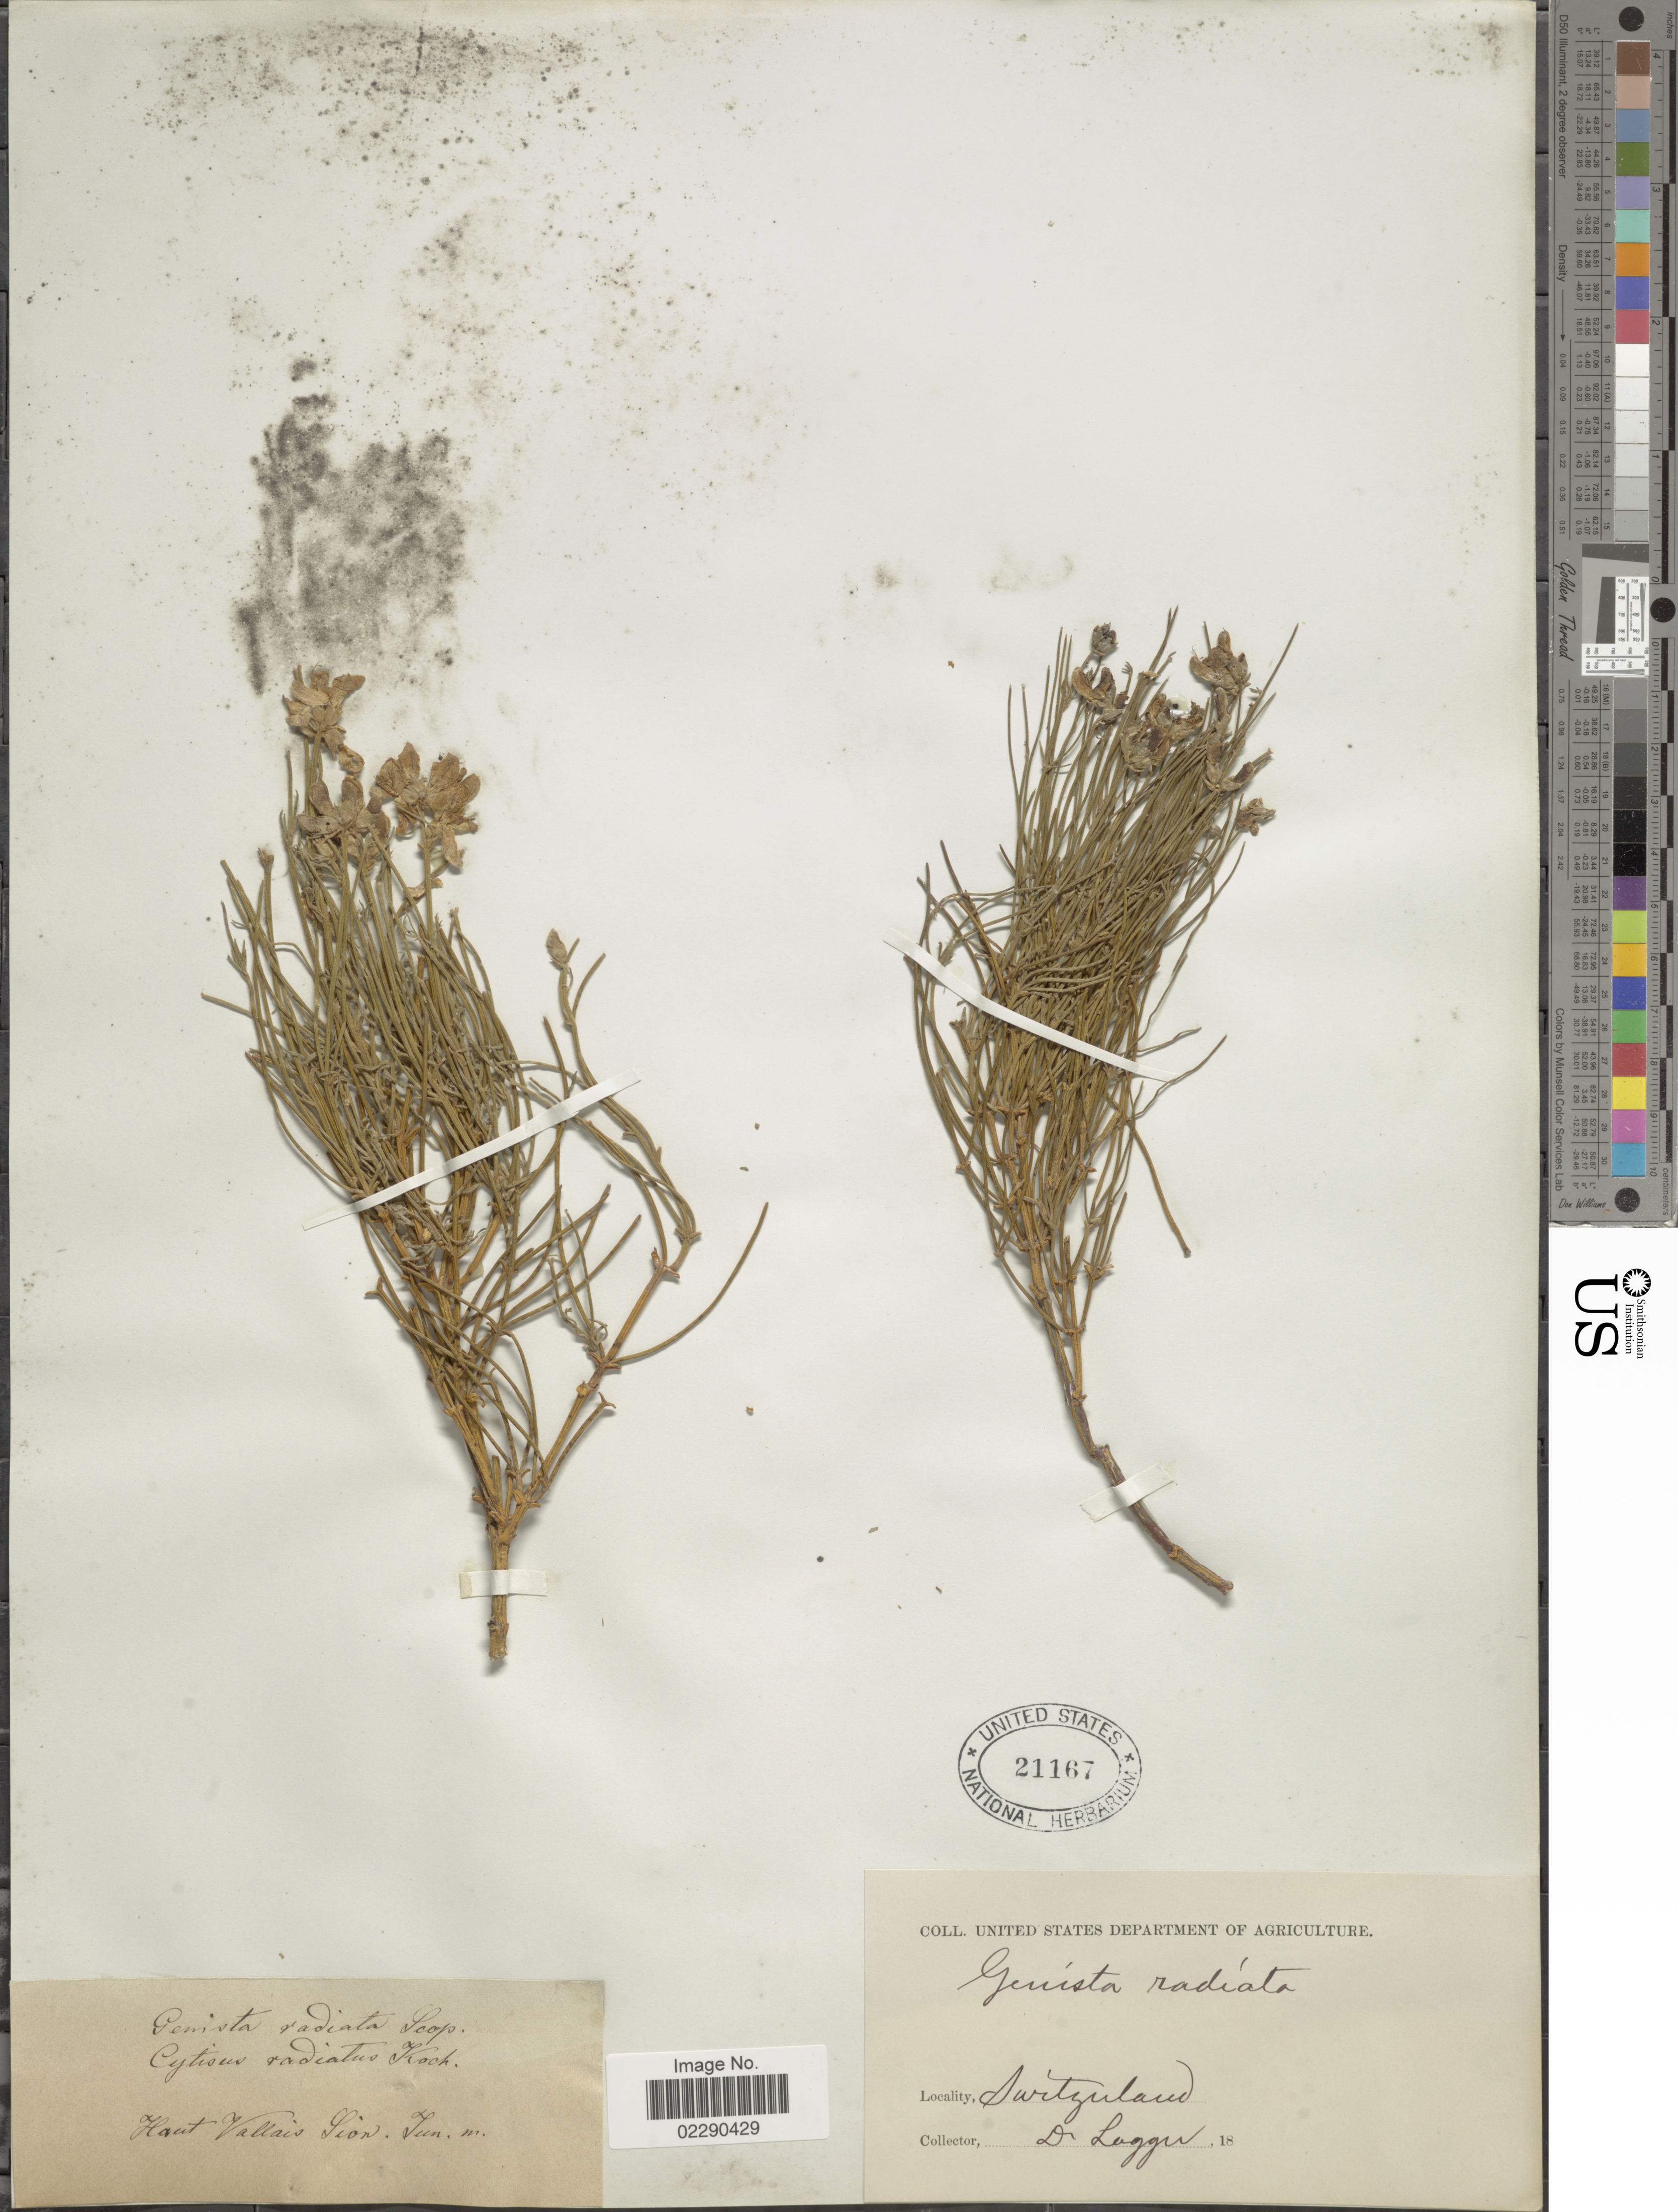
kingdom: Plantae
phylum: Tracheophyta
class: Magnoliopsida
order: Fabales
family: Fabaceae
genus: Genista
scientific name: Genista radiata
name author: (L.) Scop.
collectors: F. J. Lagger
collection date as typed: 18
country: Switzerland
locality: Haut Vallais Lion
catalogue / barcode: US 21167